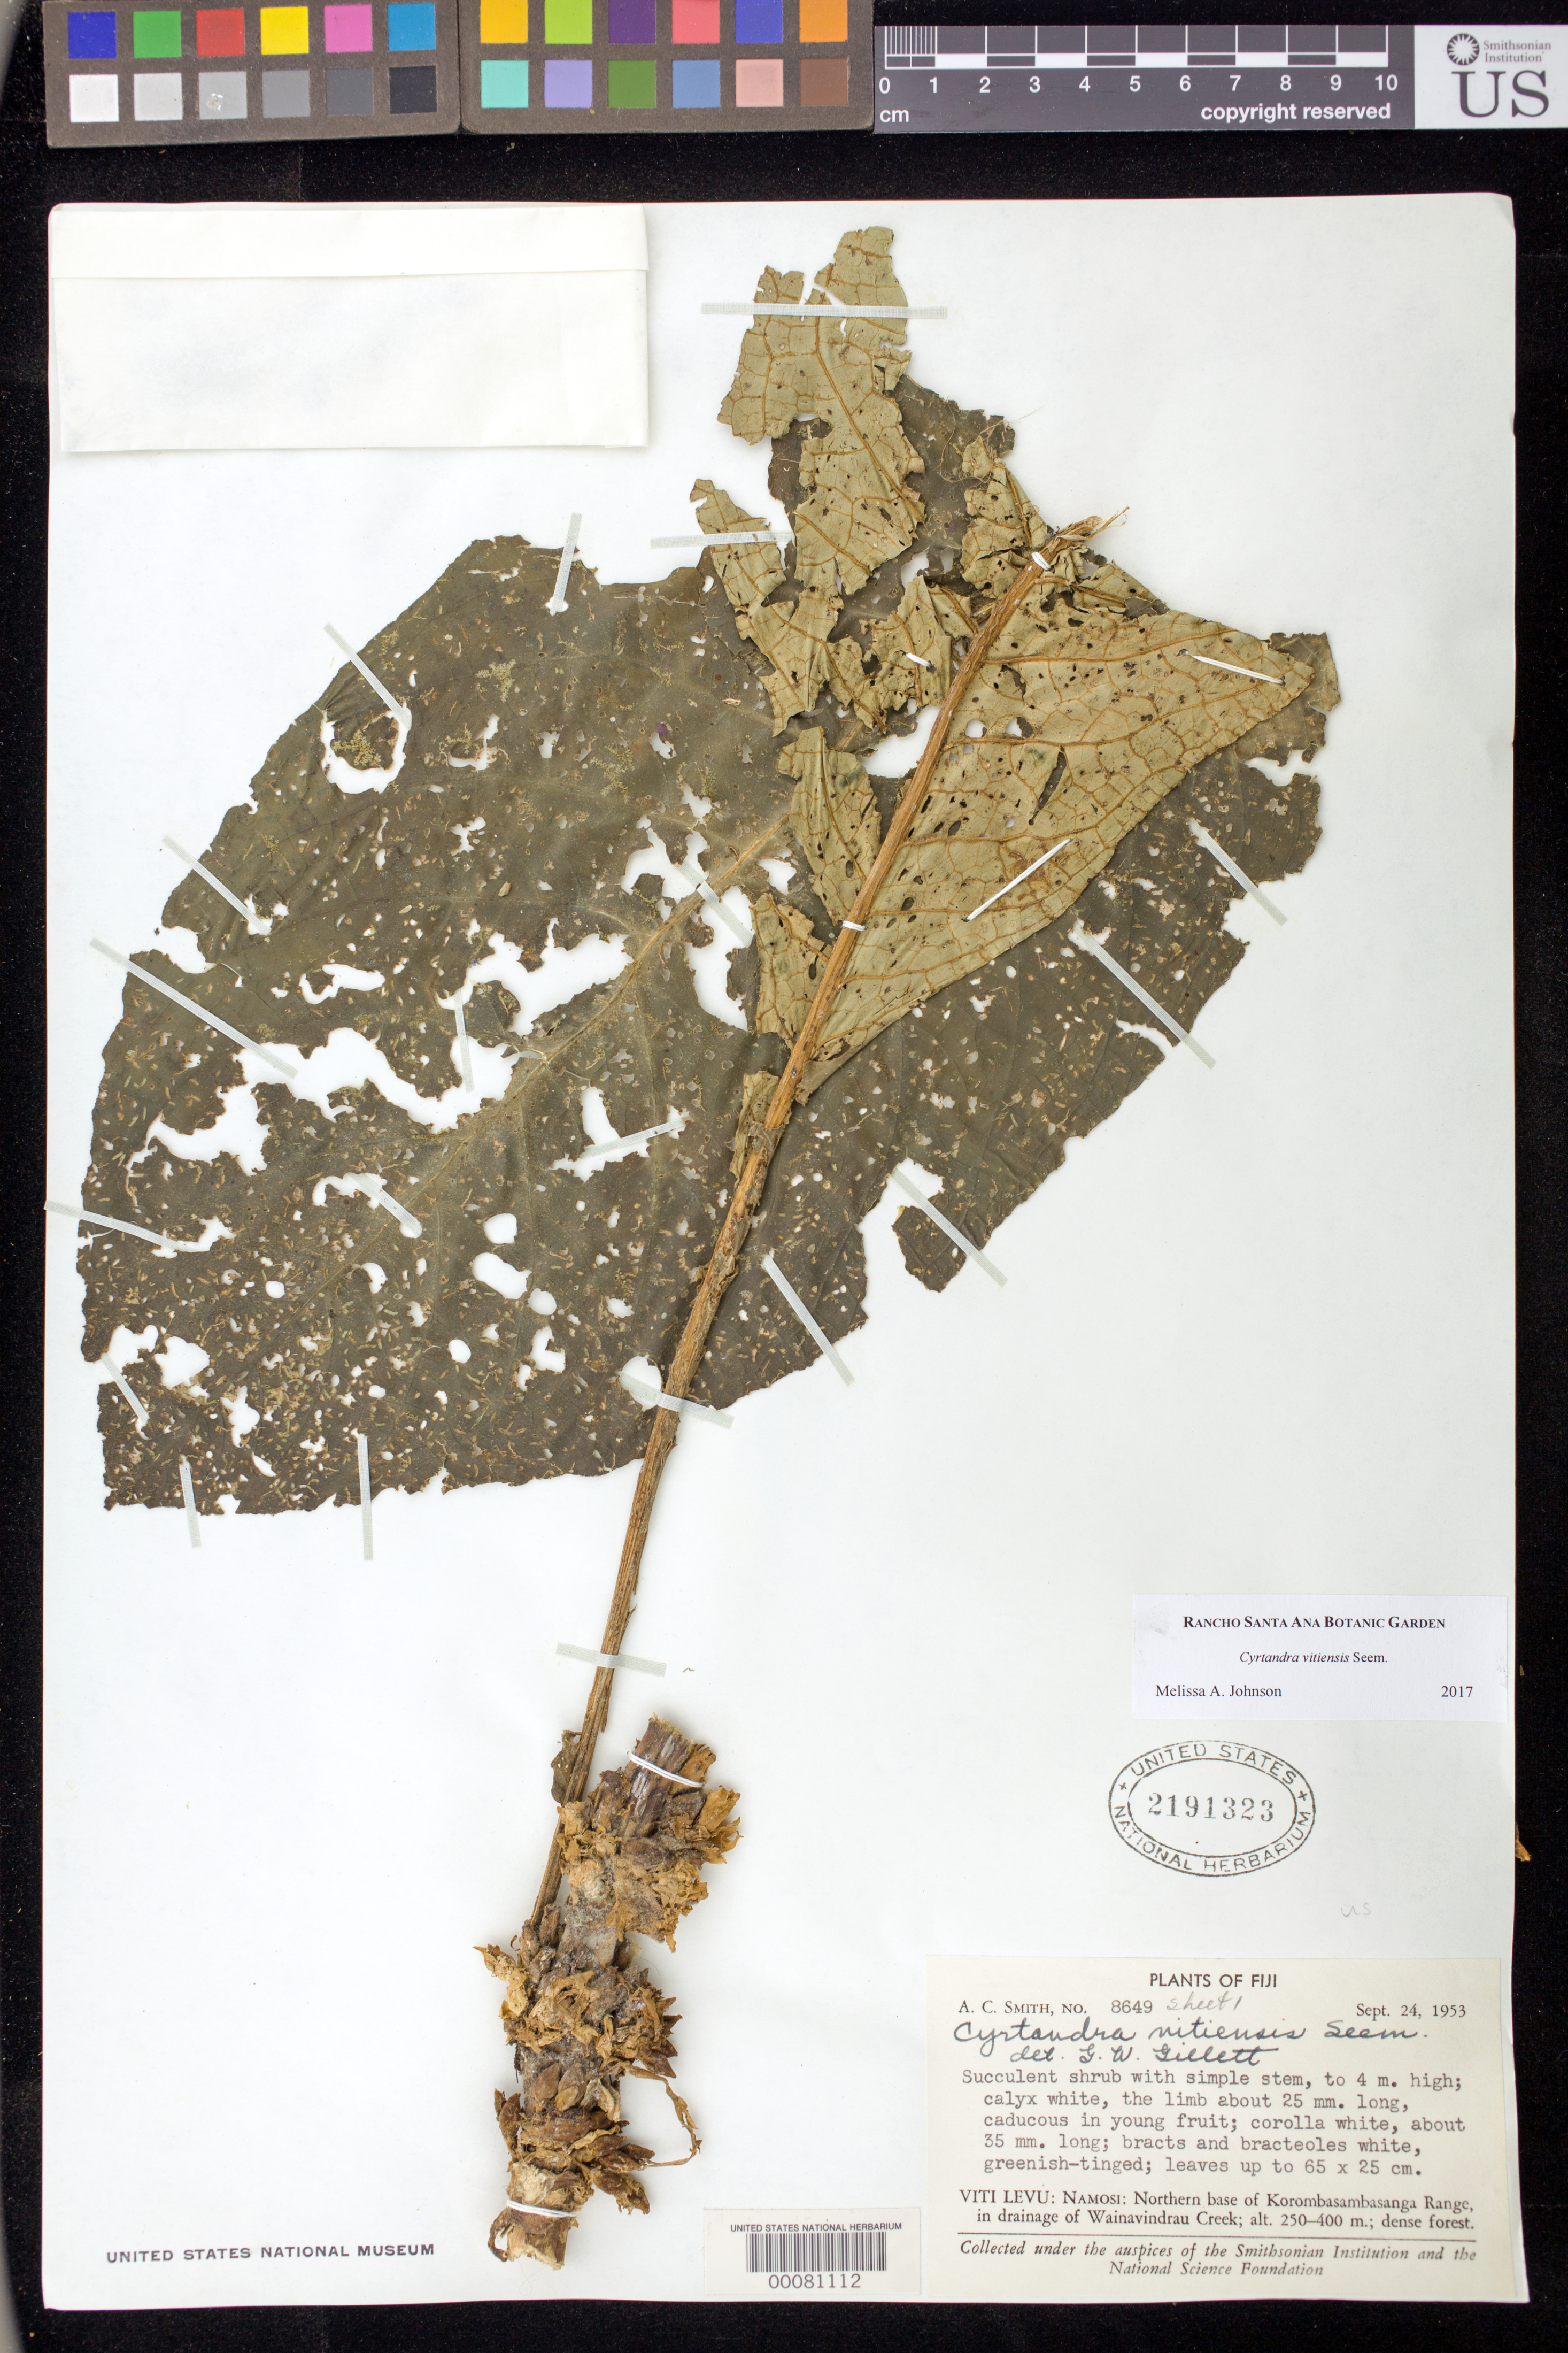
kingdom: Plantae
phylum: Tracheophyta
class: Magnoliopsida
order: Lamiales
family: Gesneriaceae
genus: Cyrtandra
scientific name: Cyrtandra vitiensis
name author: Seem.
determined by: Johnson, Melissa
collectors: A. C. Smith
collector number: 8649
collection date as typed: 24 Sep 1953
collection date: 1953-09-24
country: Fiji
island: Viti Levu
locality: Namosi, northern base of korombasambasanga range, in drainage of wainavindrau creek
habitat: Dense forest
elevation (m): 250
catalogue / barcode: US 2191323